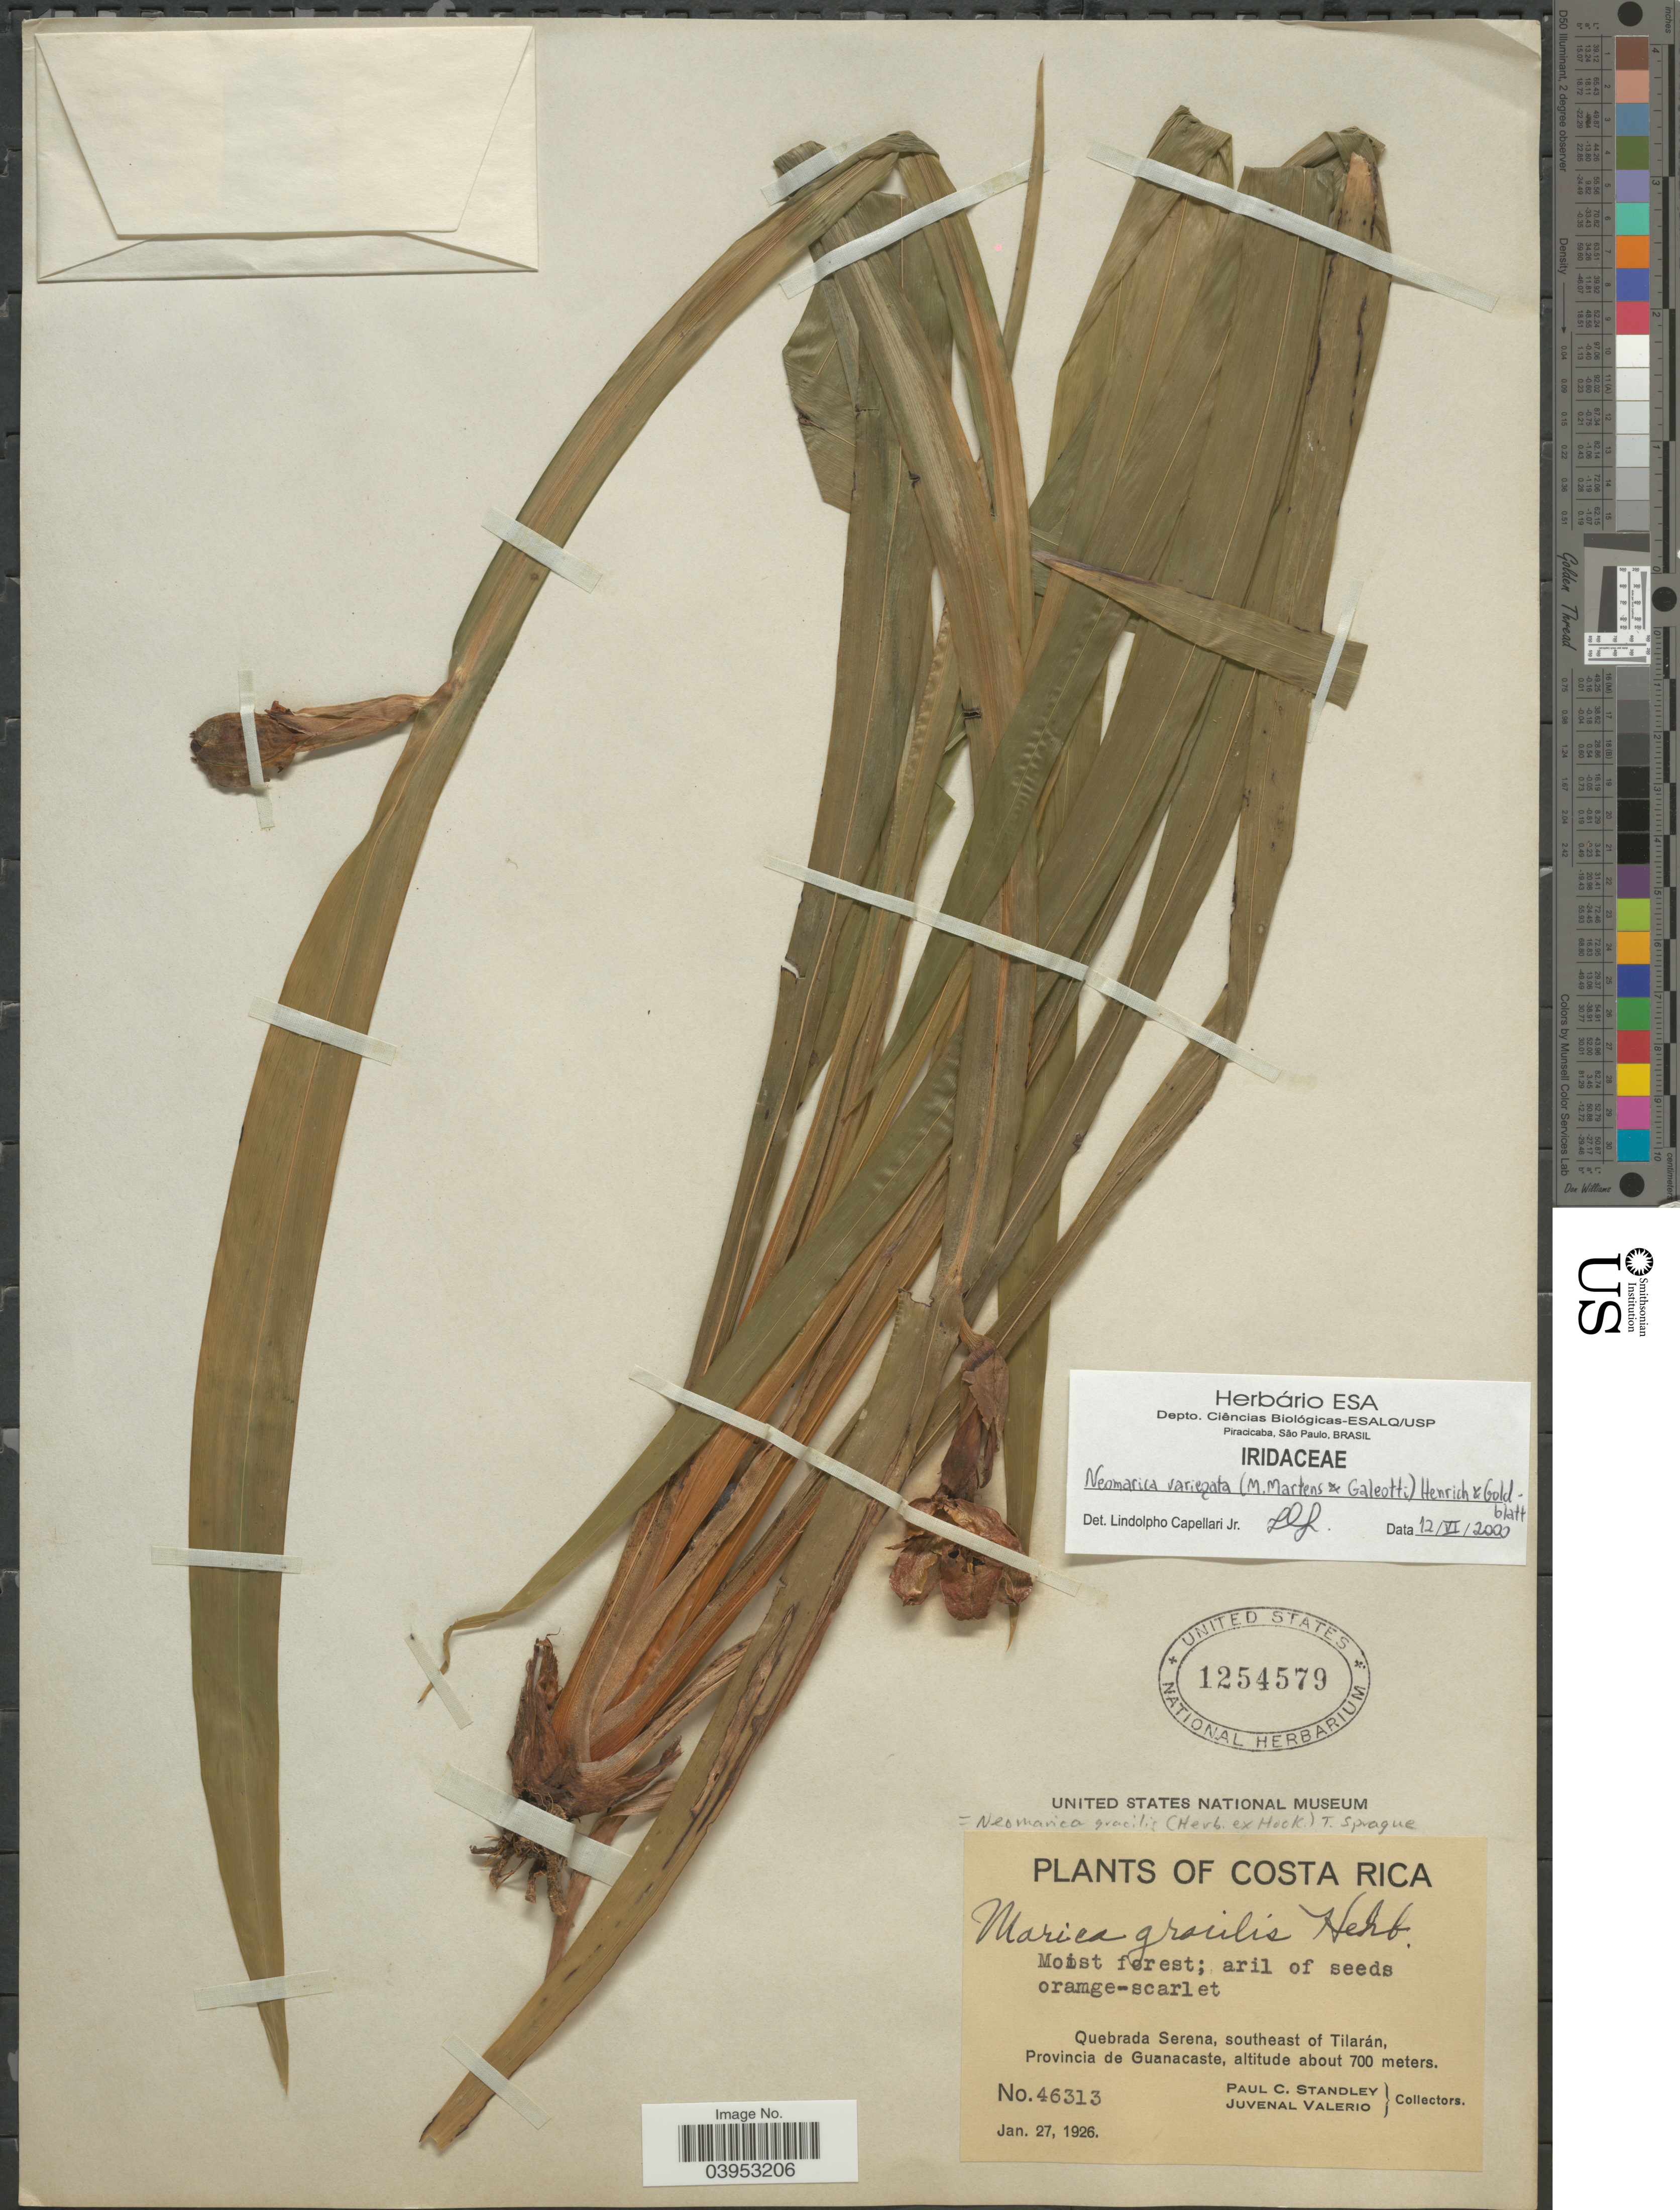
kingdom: Plantae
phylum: Tracheophyta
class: Liliopsida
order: Asparagales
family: Iridaceae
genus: Neomarica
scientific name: Neomarica variegata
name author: (M. Martens & Galeotti) Henrich & Goldblatt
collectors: P. C. Standley & J. Valerio R.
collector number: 46313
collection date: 1926-01-27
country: Costa Rica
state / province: Guanacaste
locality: Quebrada Serena, southeast of Tilarán.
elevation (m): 700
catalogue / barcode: US 1254579